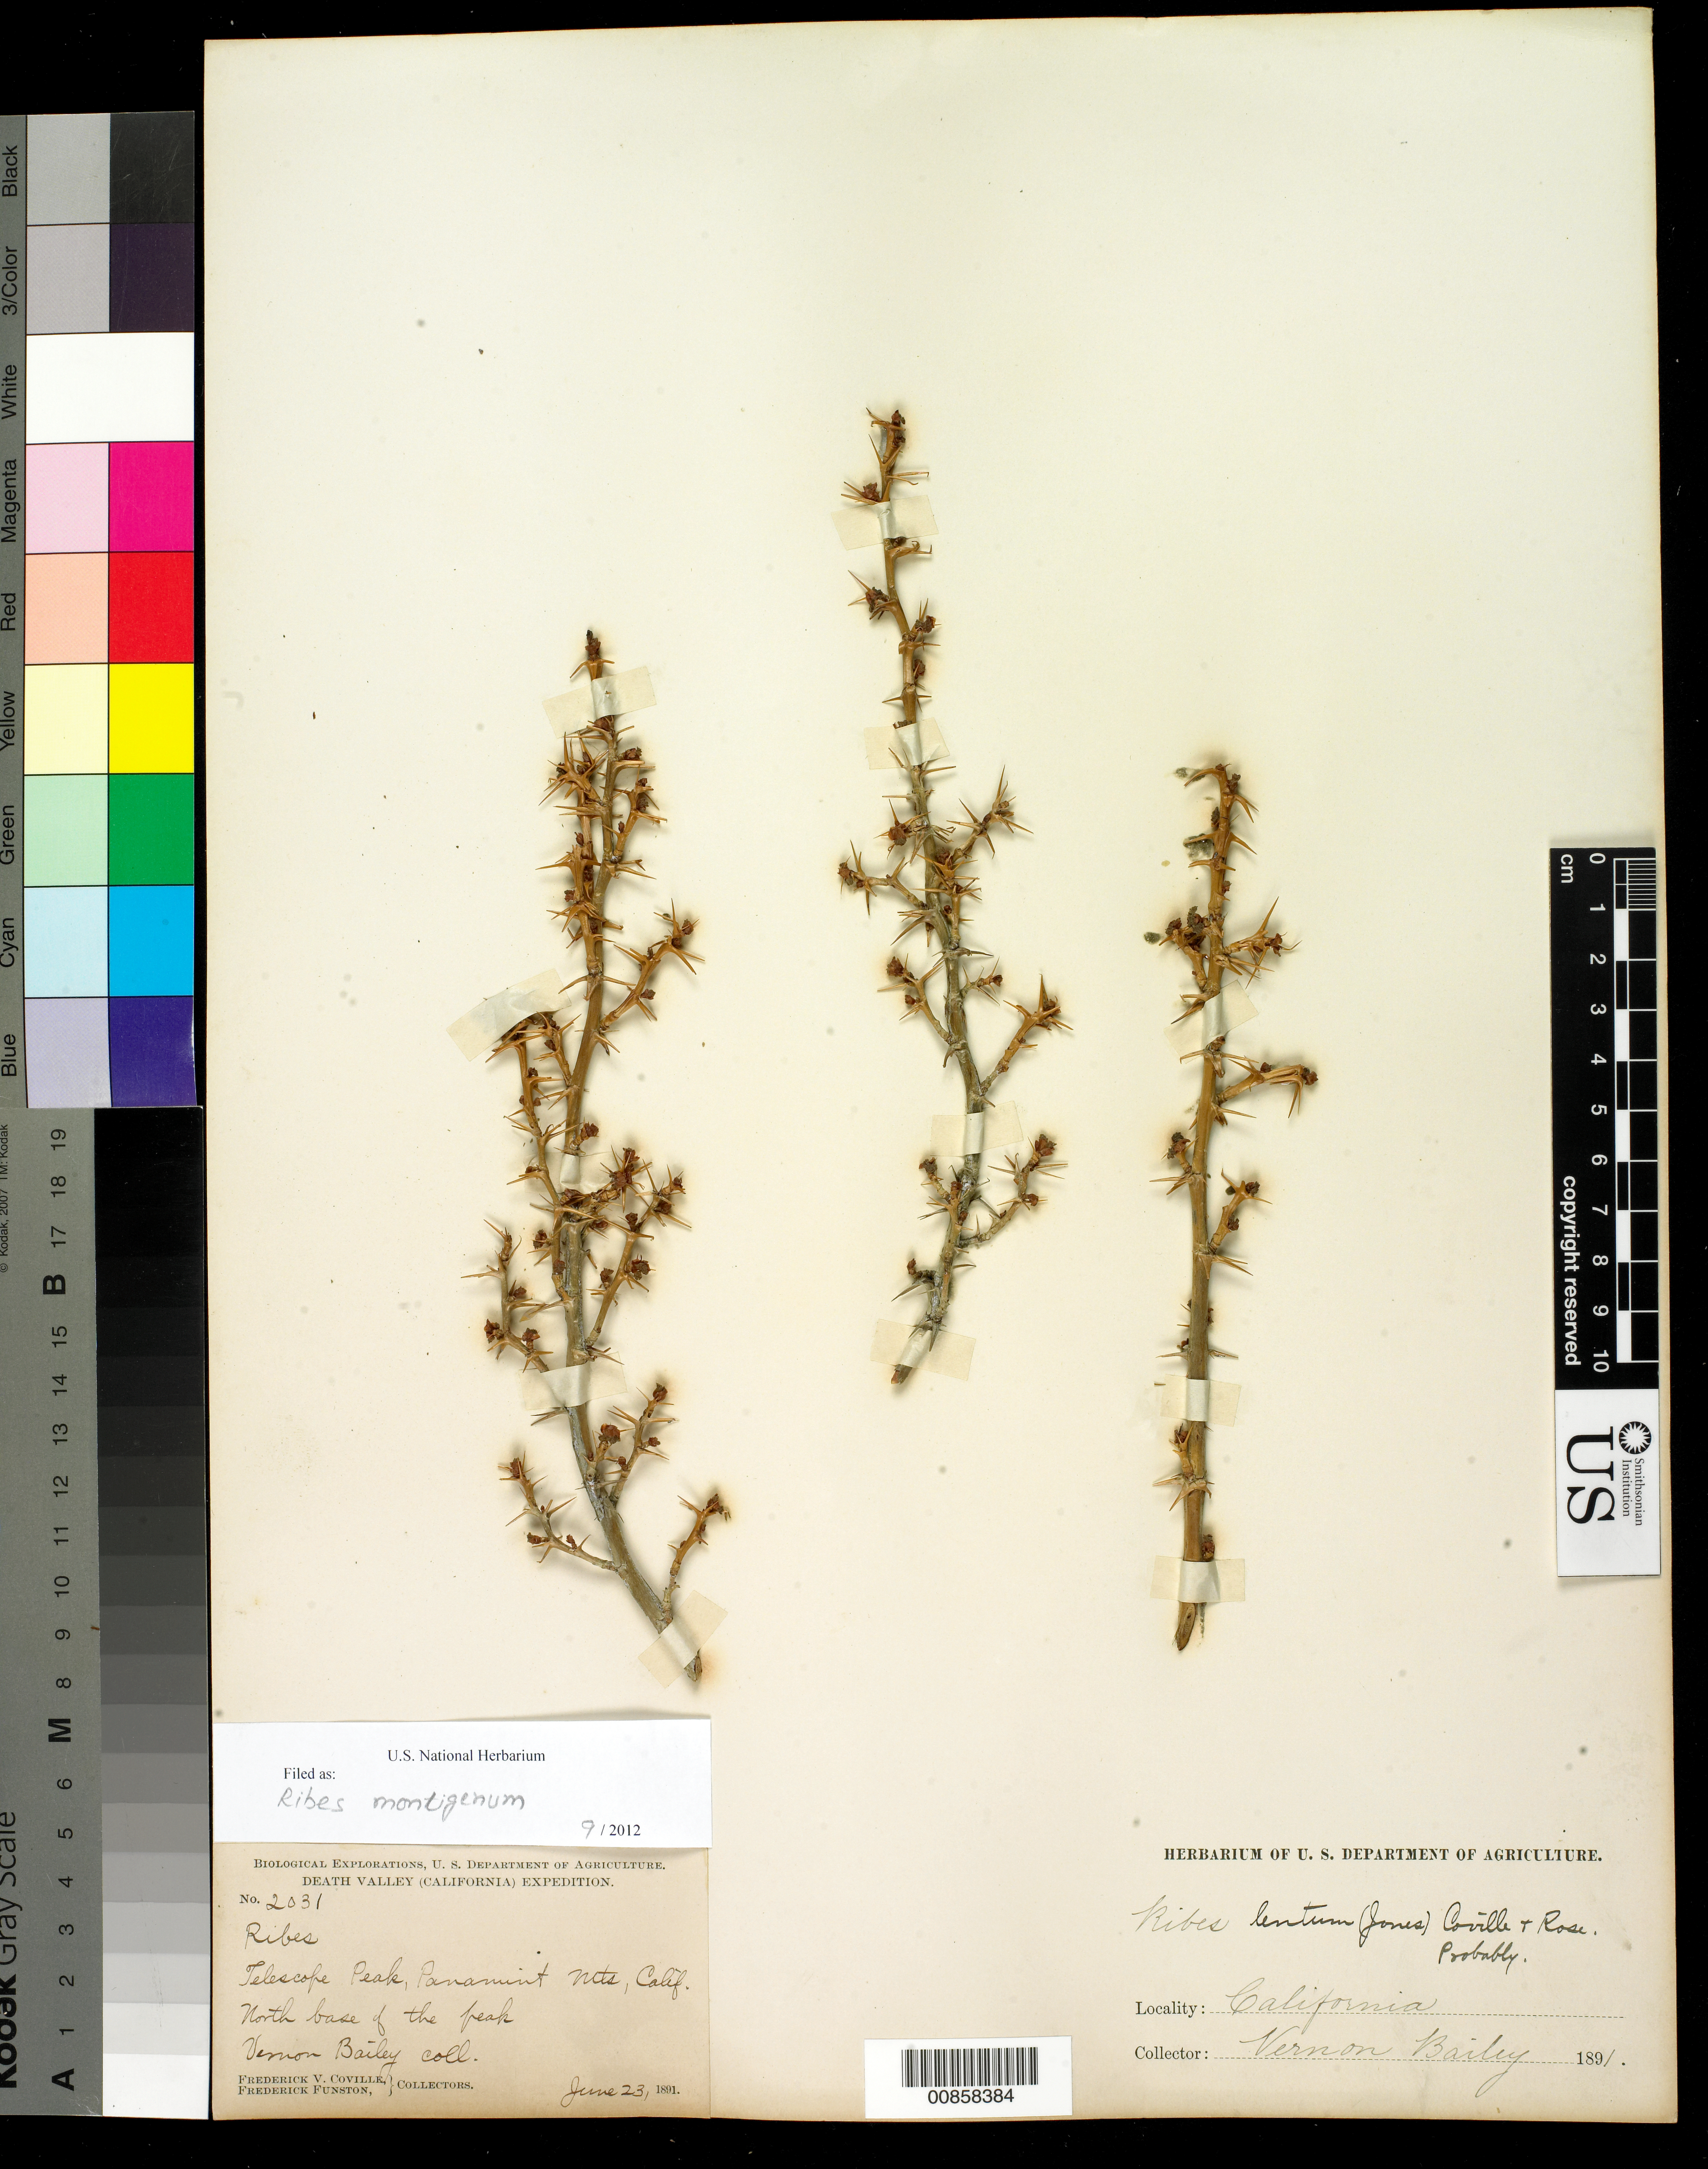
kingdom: Plantae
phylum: Tracheophyta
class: Magnoliopsida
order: Saxifragales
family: Grossulariaceae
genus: Ribes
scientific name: Ribes montigenum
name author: McClatchie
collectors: V. O. Bailey, F. Funston & F. V. Coville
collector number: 2031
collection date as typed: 23 Jun 1891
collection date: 1891-06-23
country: United States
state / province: California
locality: Telescope Peak, Panamint Mts. North base of the peak